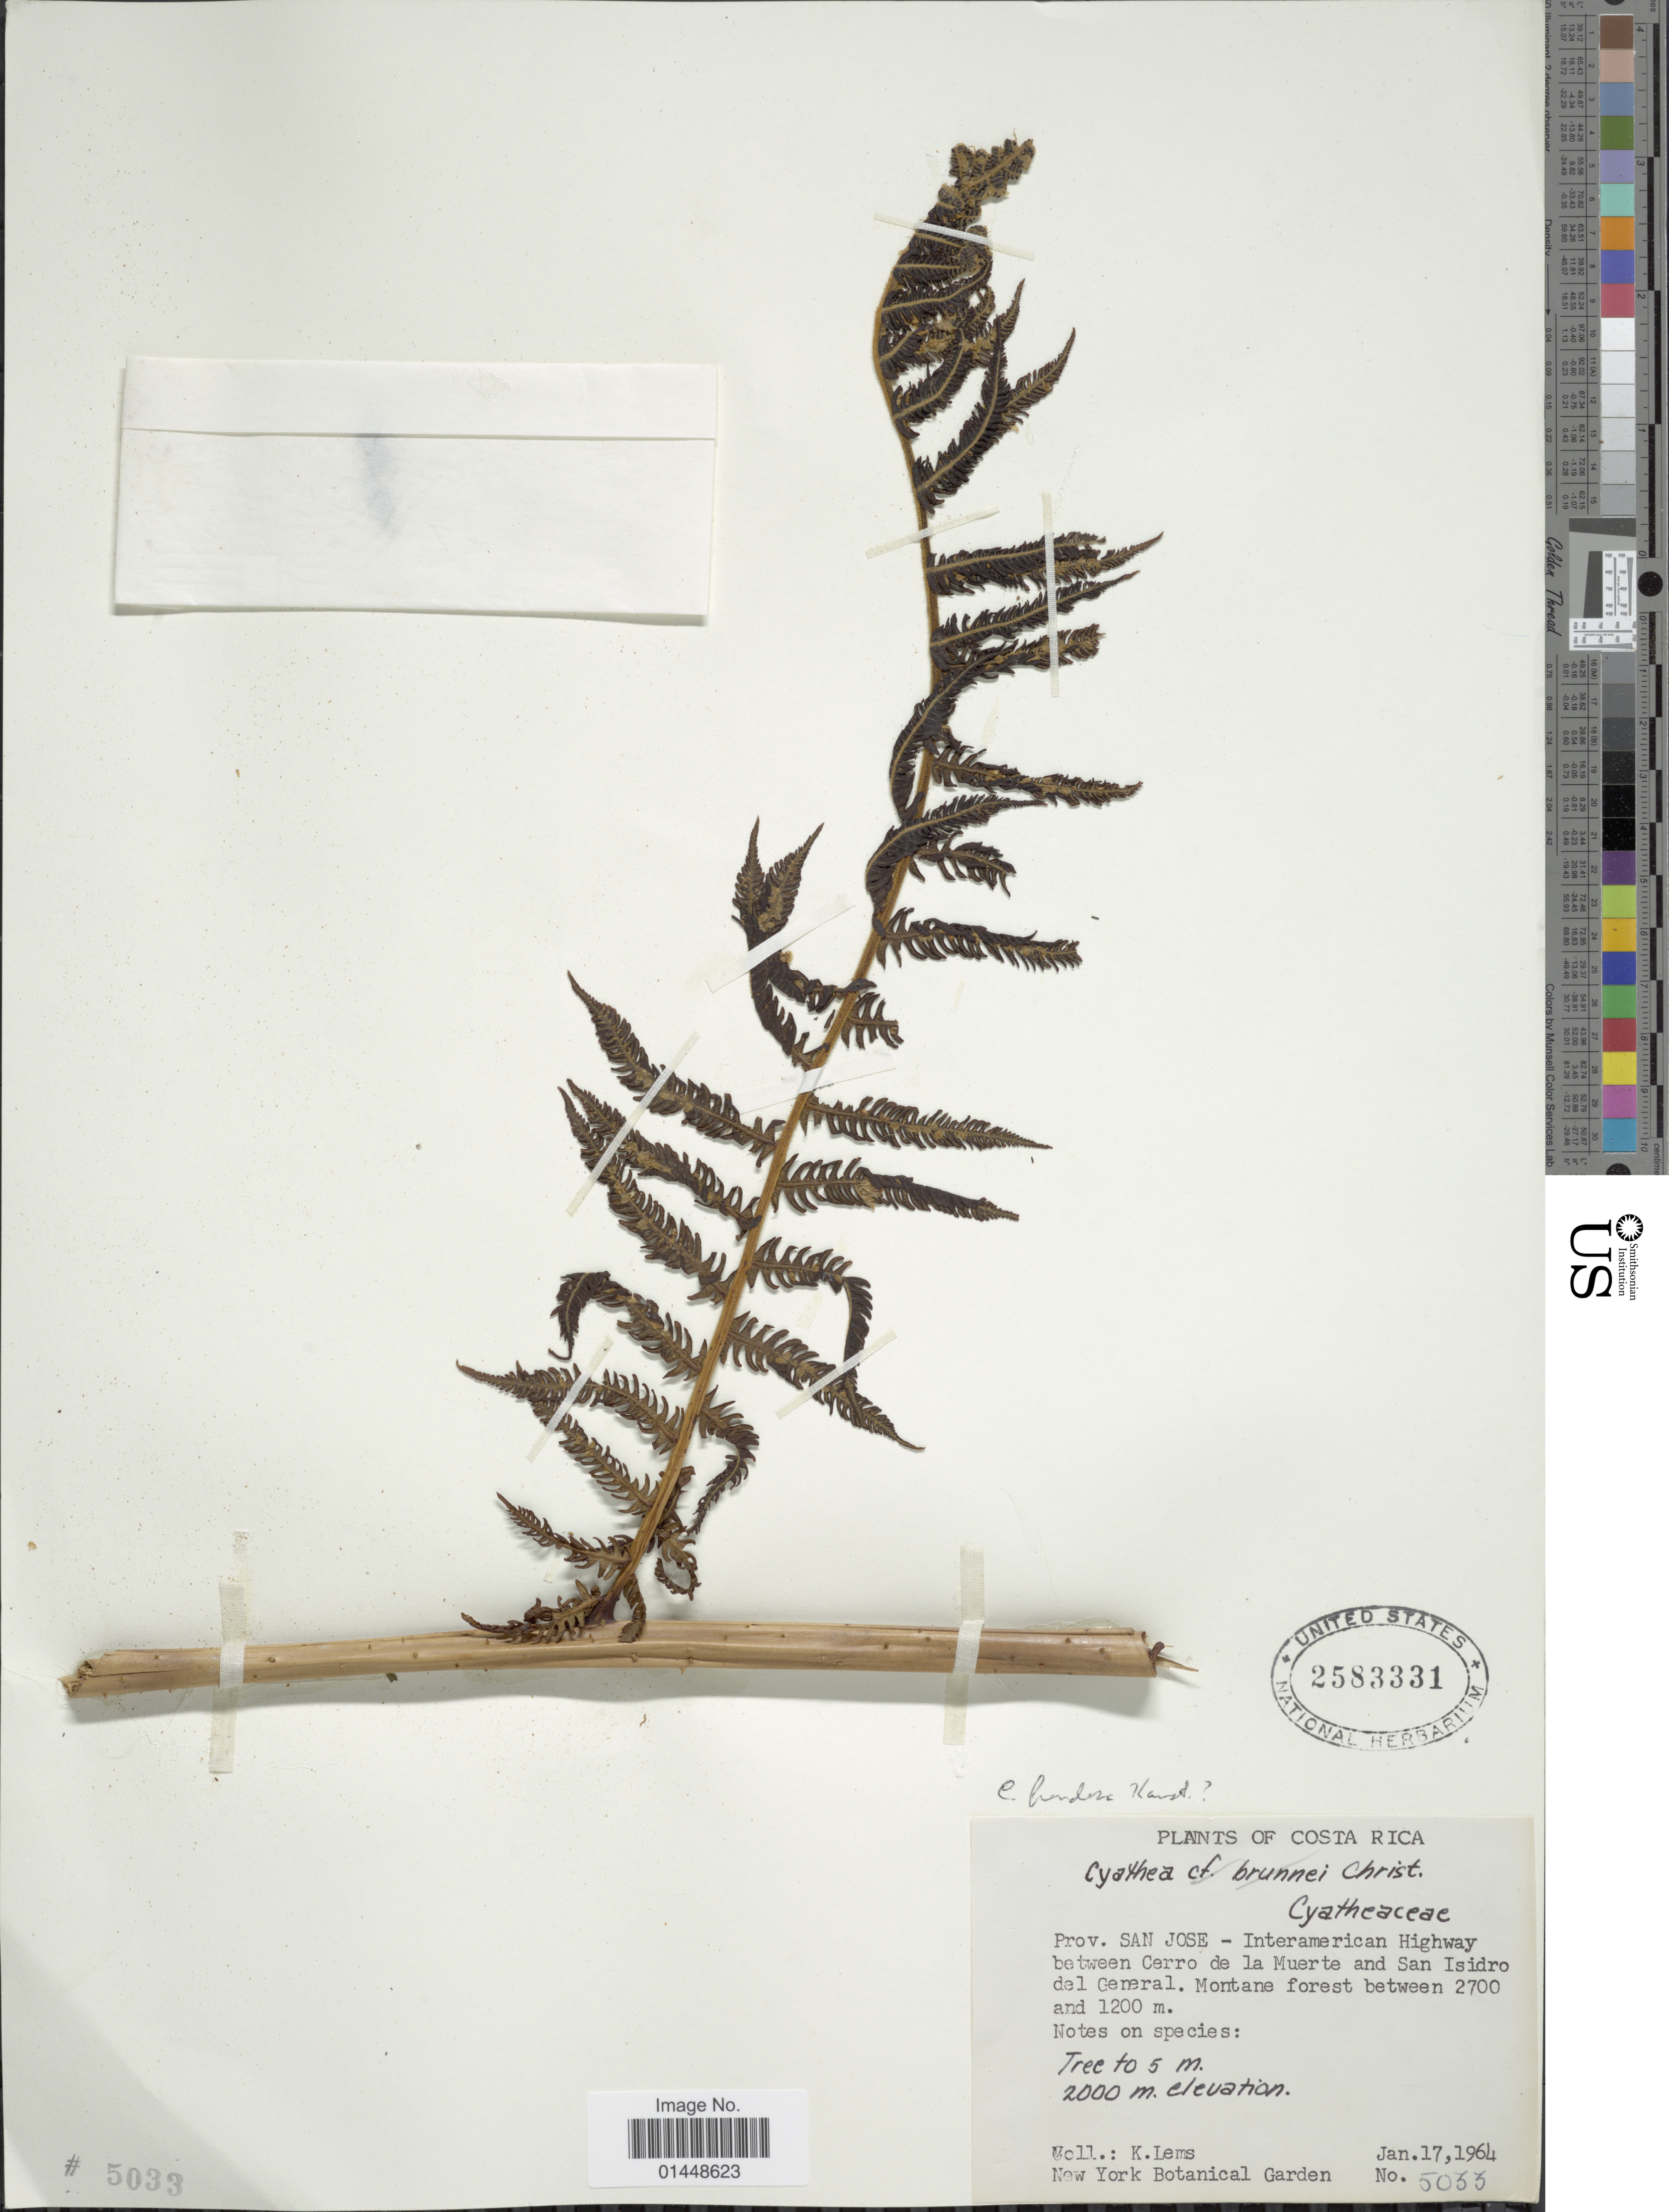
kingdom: Plantae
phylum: Tracheophyta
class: Polypodiopsida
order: Cyatheales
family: Cyatheaceae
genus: Cyathea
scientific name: Cyathea delgadii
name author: Pohl ex Sternb.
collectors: K. Lems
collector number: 5033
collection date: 1964-01-17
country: Costa Rica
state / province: San José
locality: Prov. San Jose - Interamerican Highway between Cerro de la Muerte and San Isidro del General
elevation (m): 1200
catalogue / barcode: US 2583331